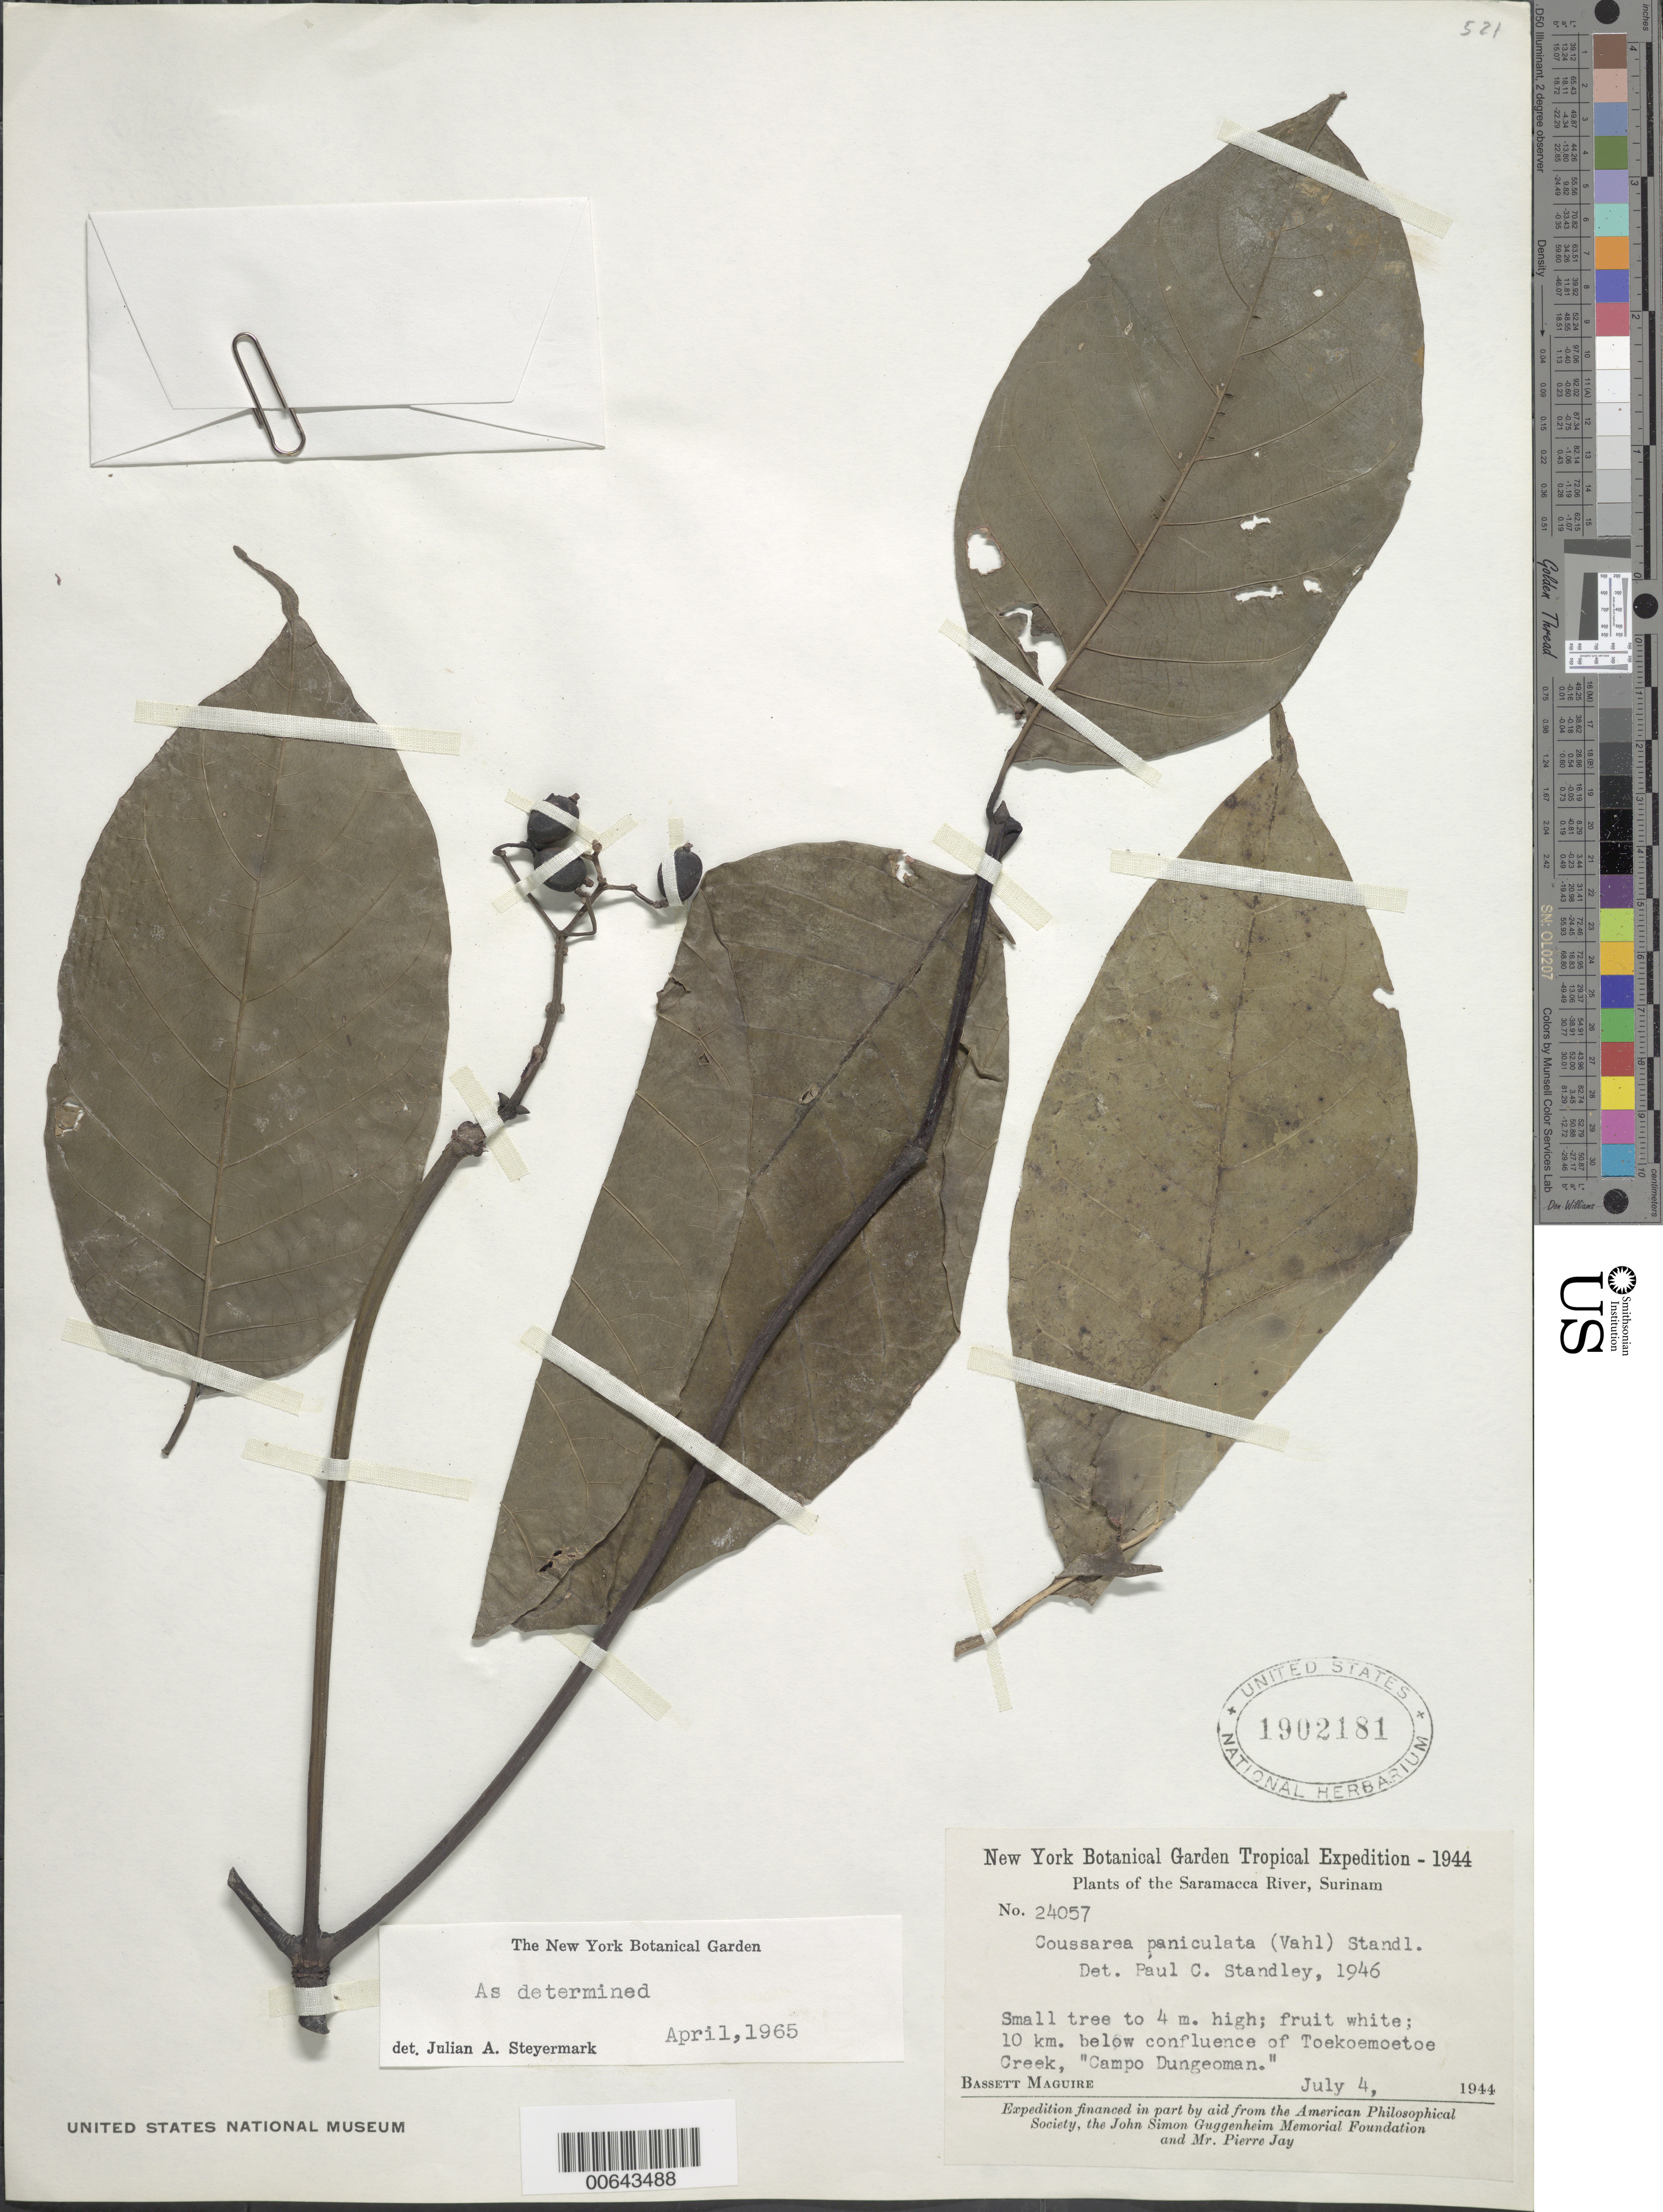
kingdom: Plantae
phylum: Tracheophyta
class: Magnoliopsida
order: Gentianales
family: Rubiaceae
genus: Coussarea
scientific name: Coussarea paniculata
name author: (Vahl) Standl.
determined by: Steyermark, Julian A., (VEN)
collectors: B. Maguire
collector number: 24057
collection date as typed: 4-Jul-44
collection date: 1944-07-04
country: Suriname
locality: Saramacca River, 5-10 km above Boschland, 10 km below confl. of Toekoemoetoe Creek, Campo Dugeoman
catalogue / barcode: US 1902181